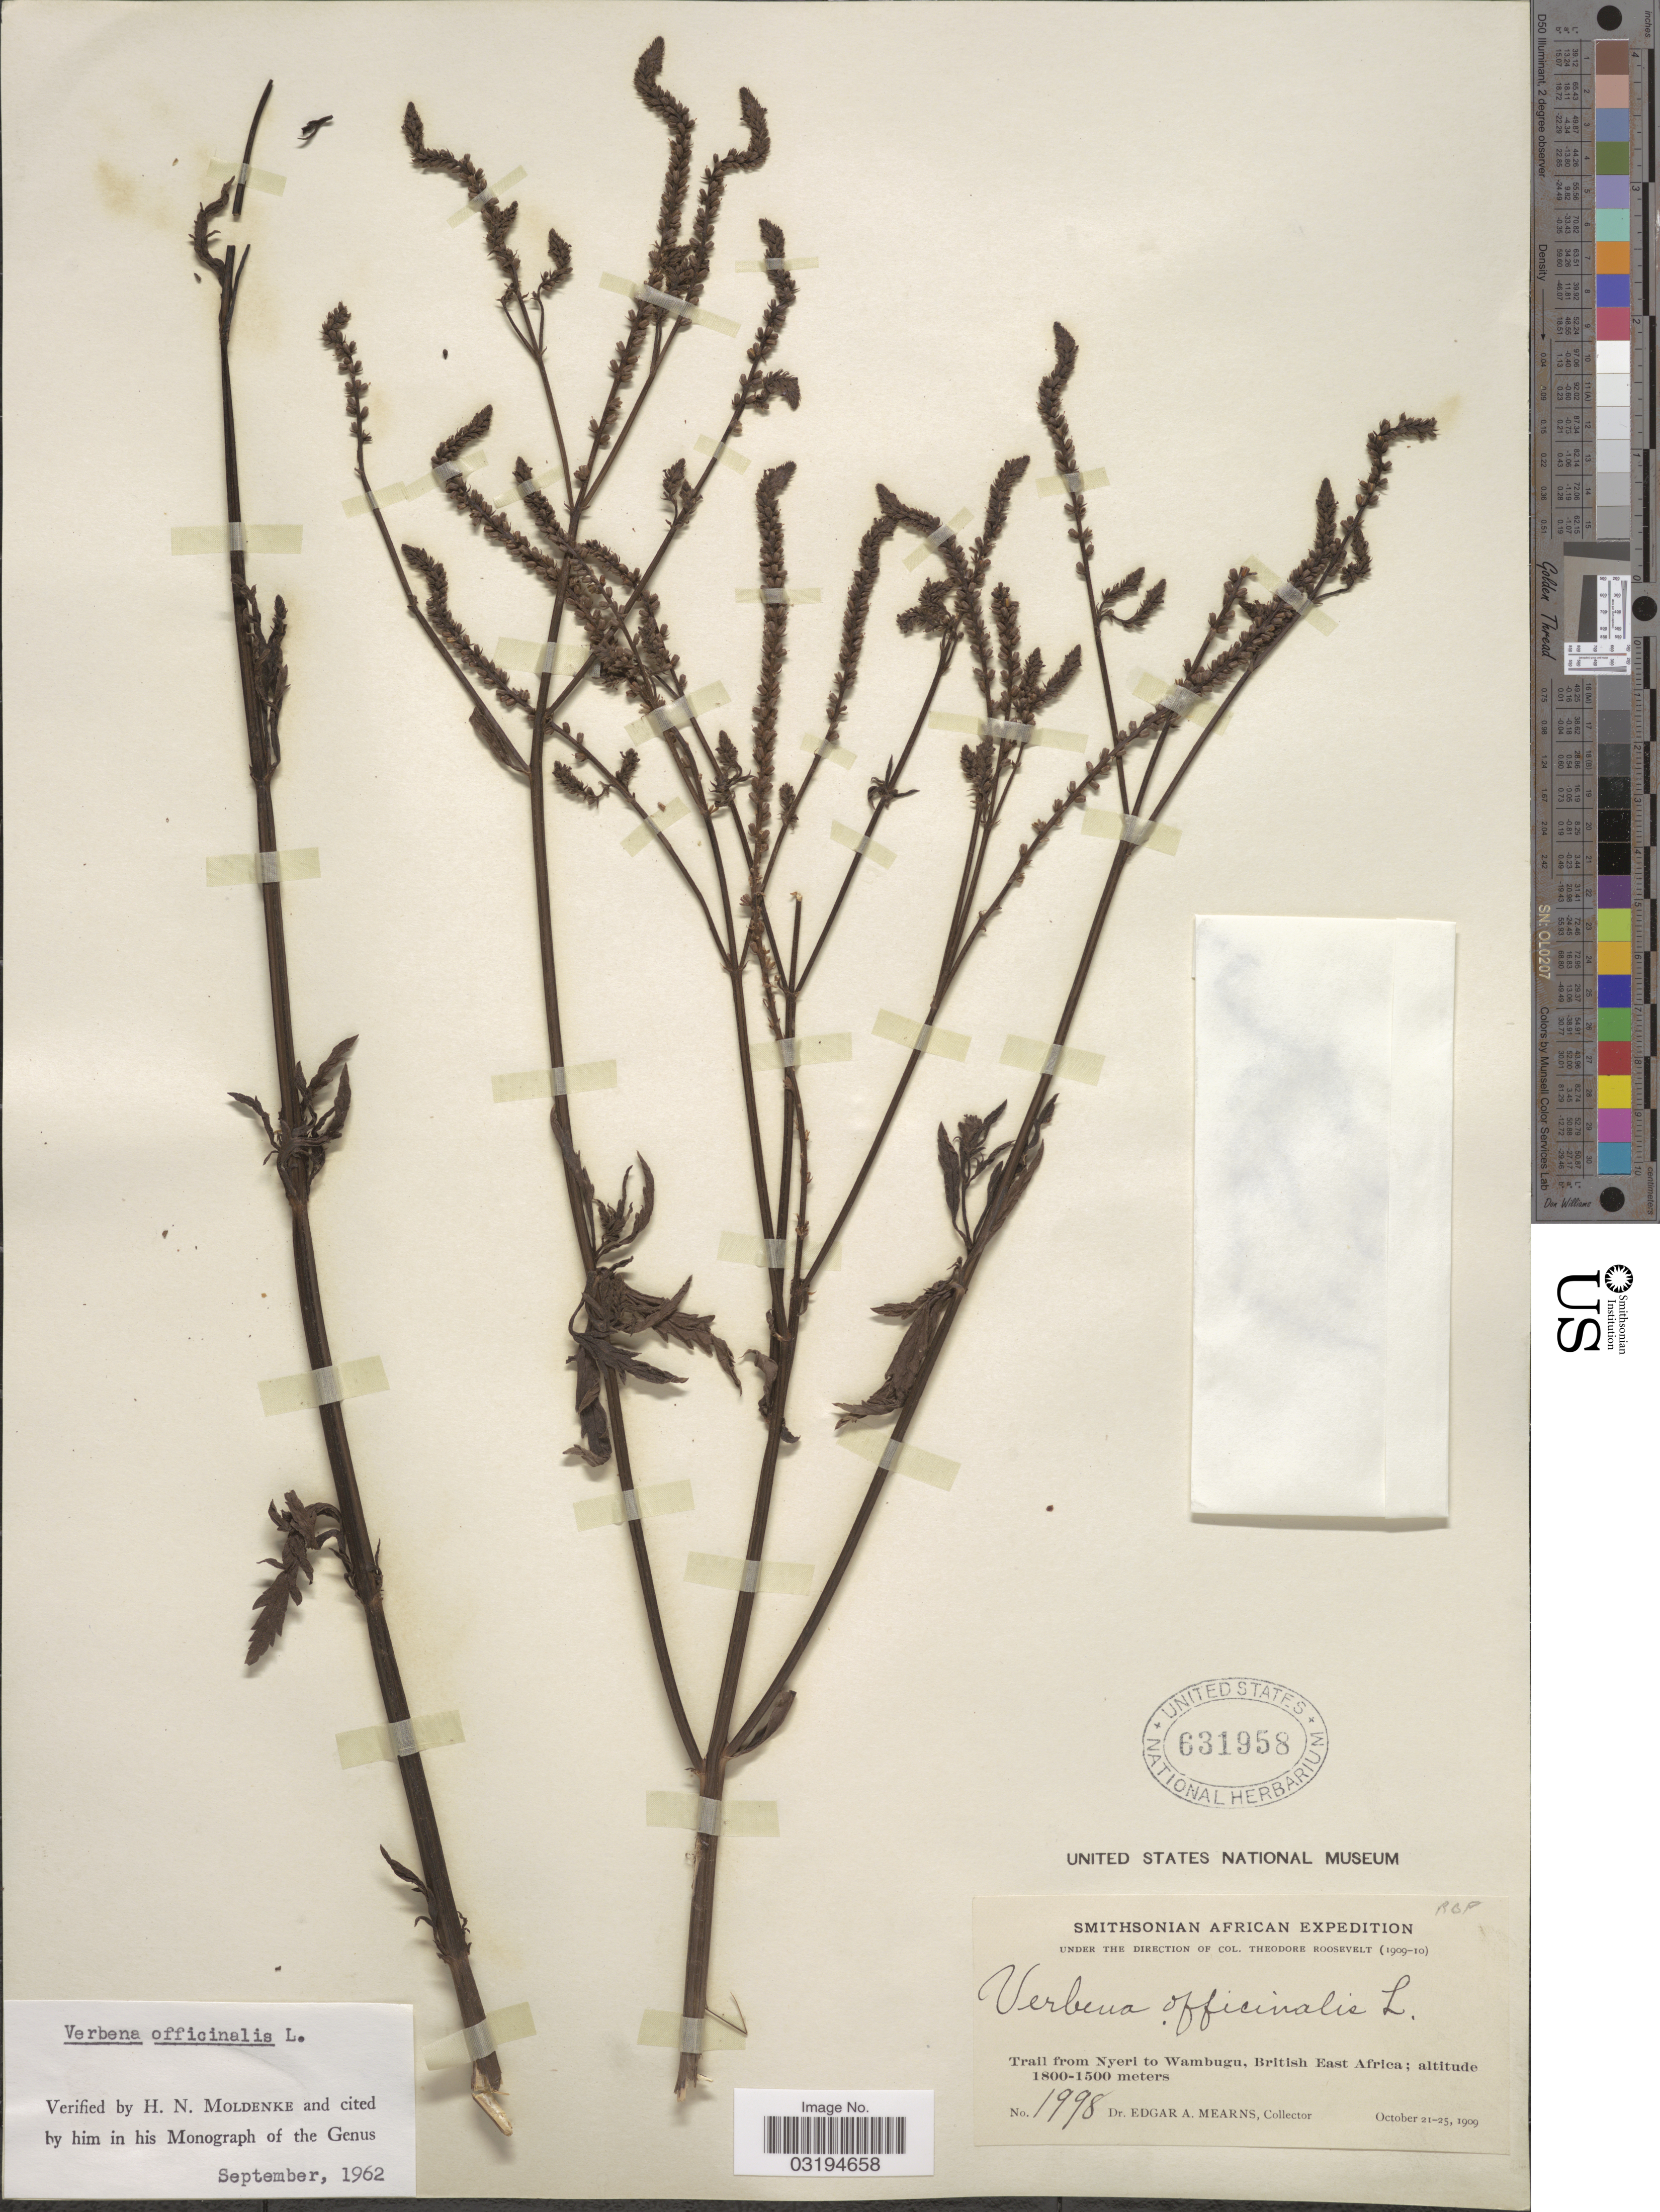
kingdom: Plantae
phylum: Tracheophyta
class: Magnoliopsida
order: Lamiales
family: Verbenaceae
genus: Verbena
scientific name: Verbena officinalis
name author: L.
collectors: E. A. Mearns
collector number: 1998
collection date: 1909-10-21/1909-10-25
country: Kenya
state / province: Nyeri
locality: Trail from Nyeri to Wambugu, British East Africa.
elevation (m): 1500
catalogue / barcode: US 631958